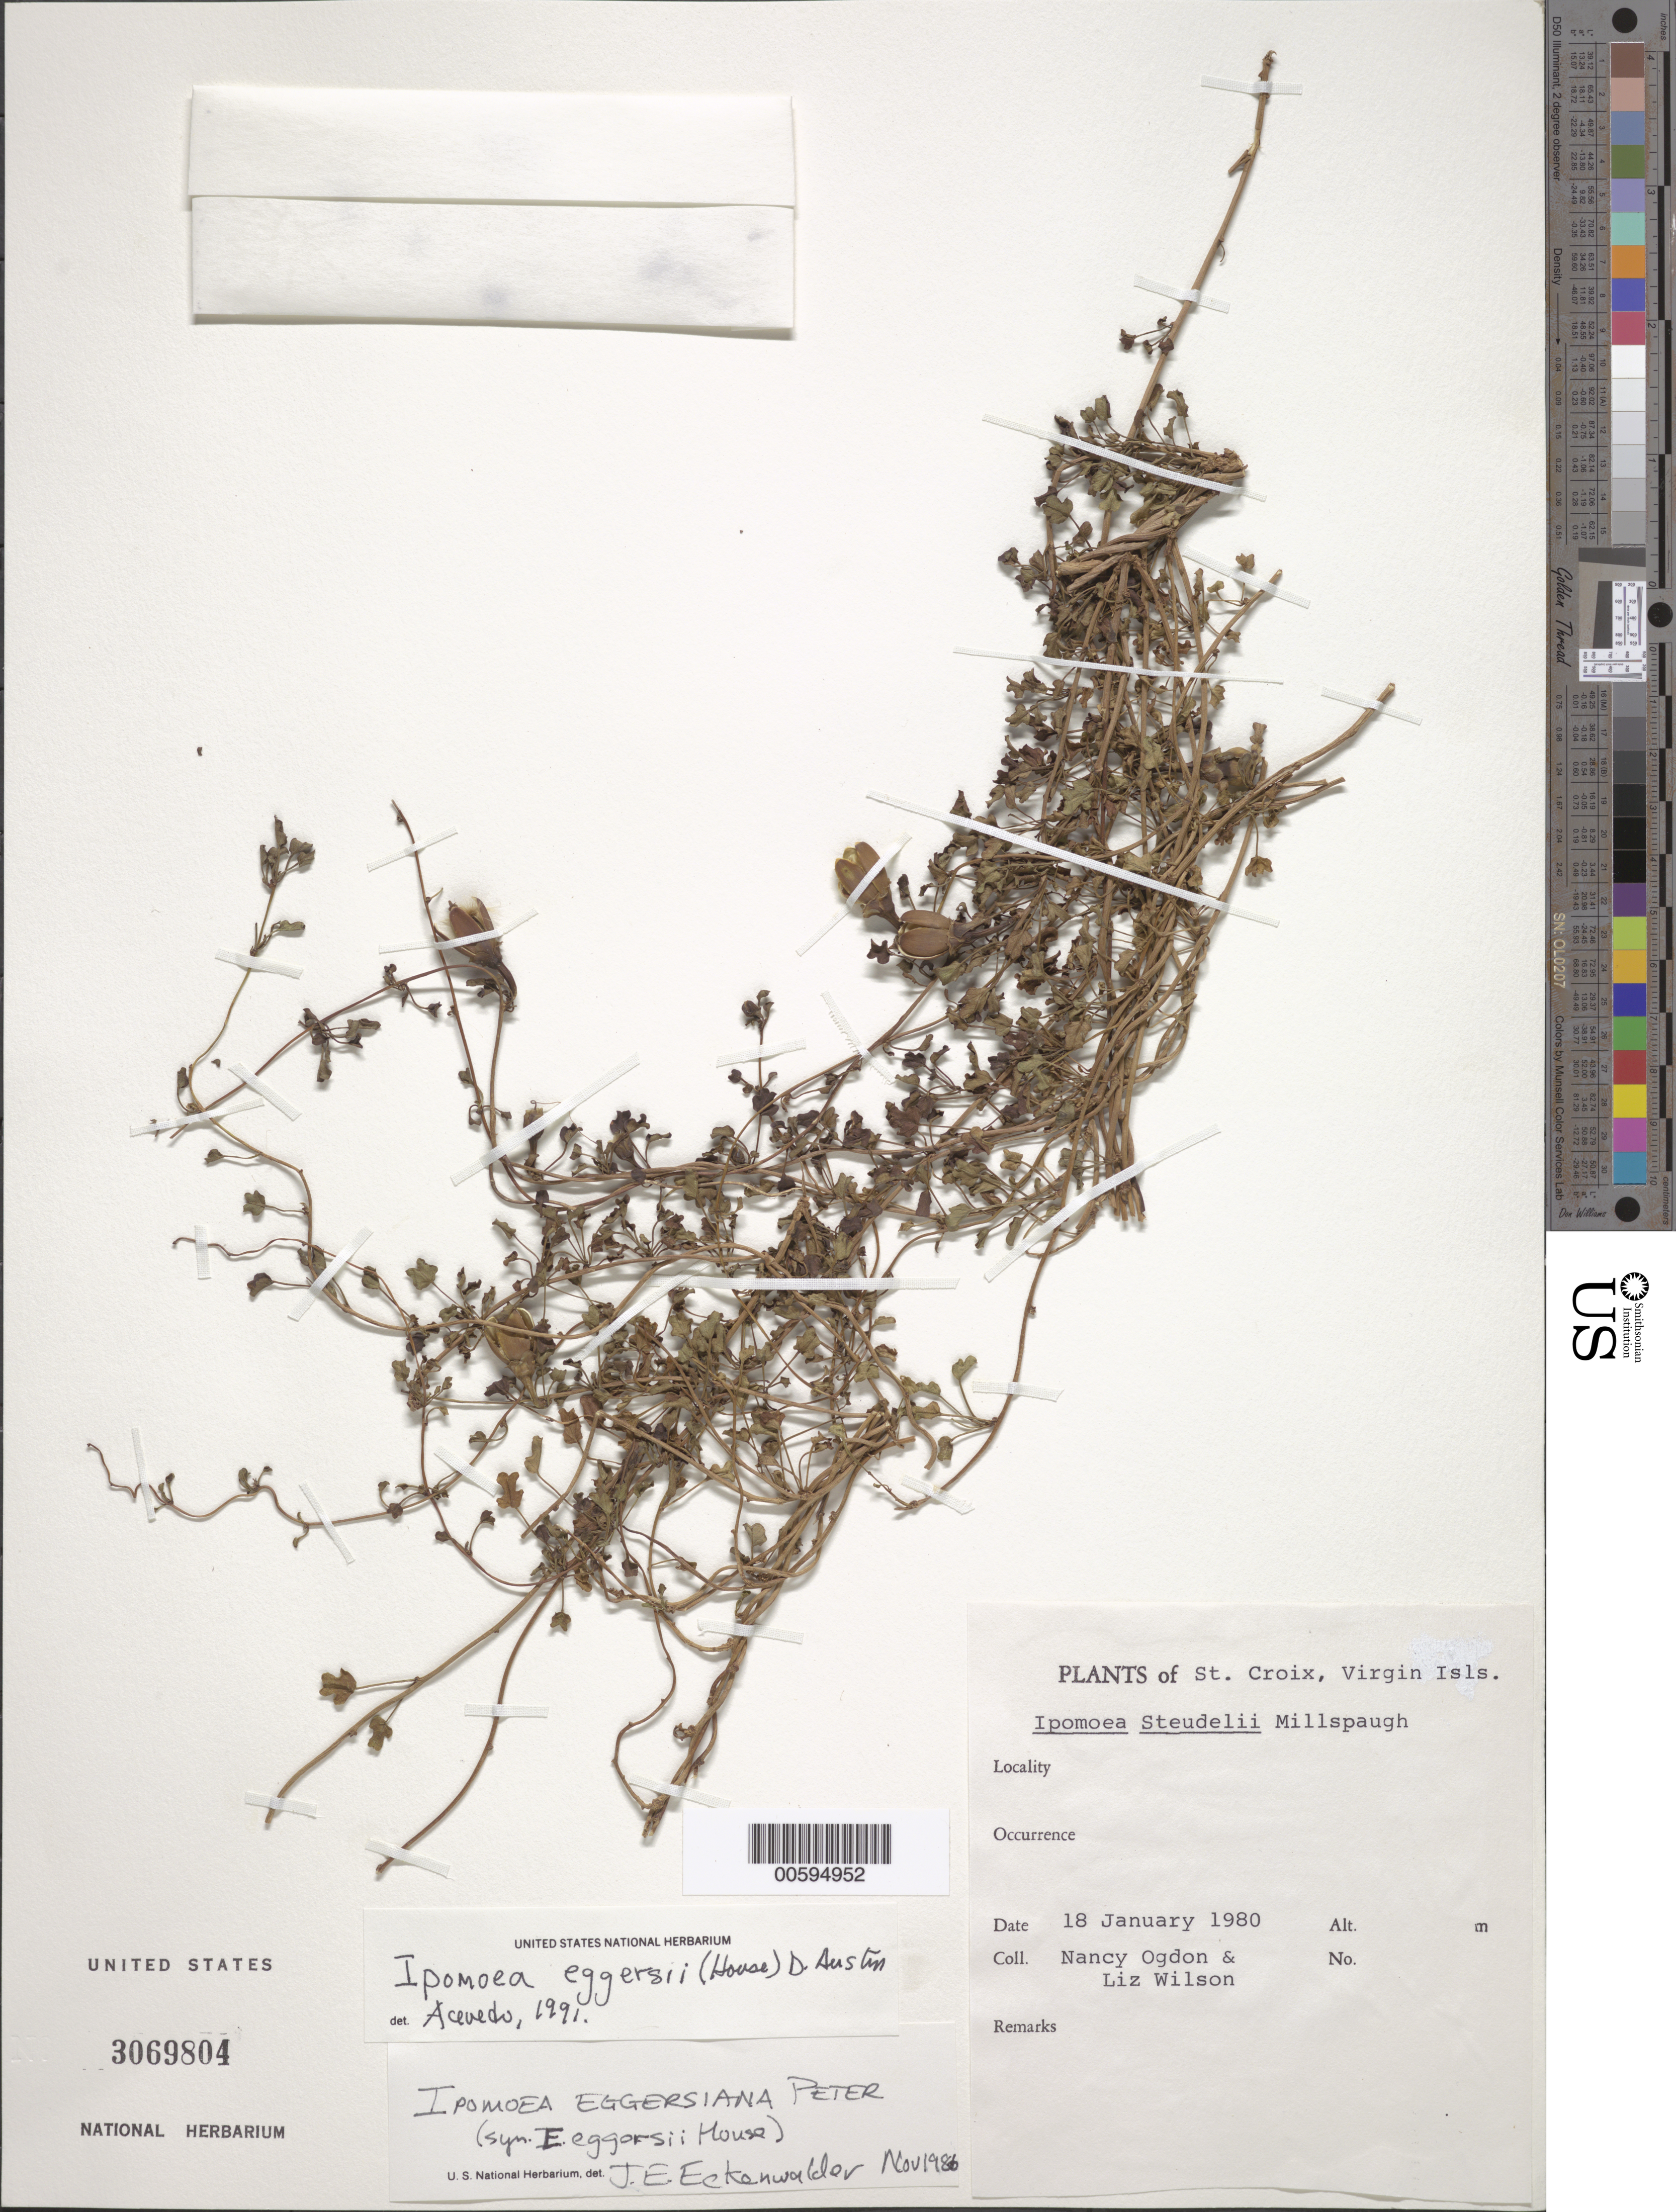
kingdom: Plantae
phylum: Tracheophyta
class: Magnoliopsida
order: Solanales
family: Convolvulaceae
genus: Ipomoea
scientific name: Ipomoea eggersii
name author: (House) D.F. Austin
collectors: N. Ogdon & L. Wilson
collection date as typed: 18 Jan 1980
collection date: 1980-01-18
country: U.S. Virgin Islands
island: St. Croix Island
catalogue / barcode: US 3069804